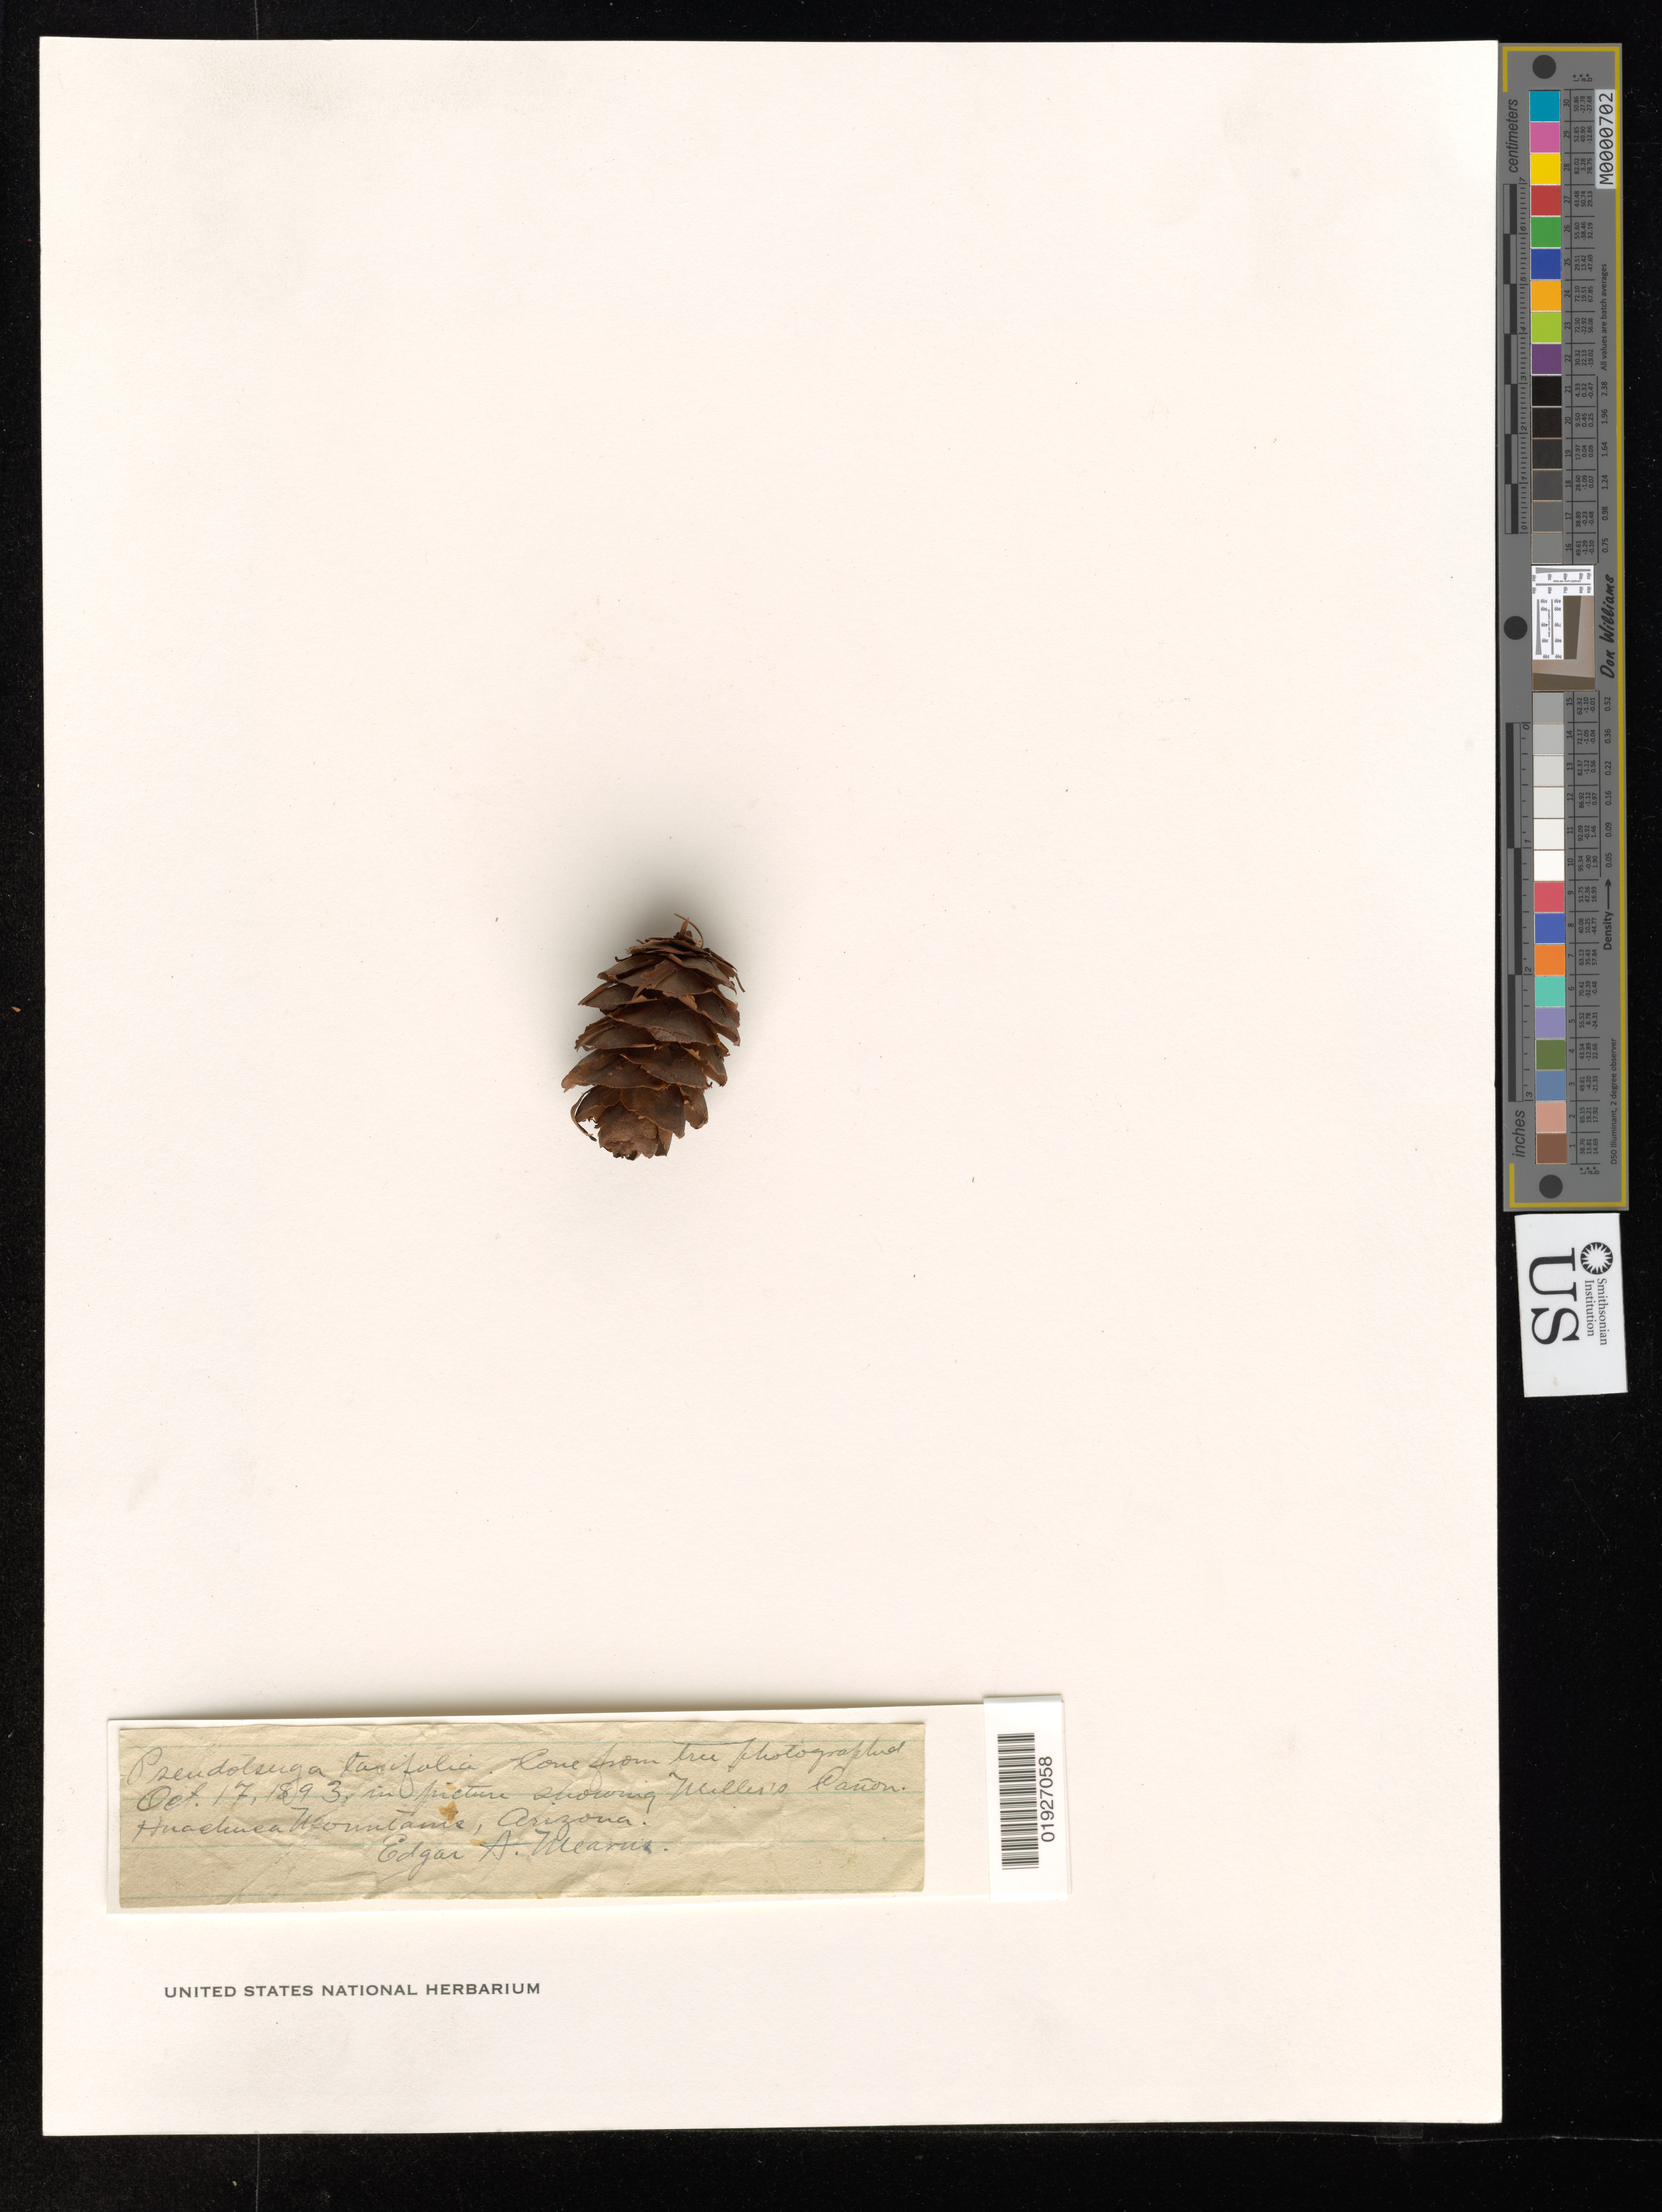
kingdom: Plantae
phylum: Tracheophyta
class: Pinopsida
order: Pinales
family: Pinaceae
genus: Pseudotsuga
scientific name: Pseudotsuga taxifolia var. glauca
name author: Sudw.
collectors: E. A. Mearns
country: United States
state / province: Arizona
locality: Huachuca Mts.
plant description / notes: "Cone from tree photographed Oct. 17, 1893 in picture showing Miller's Canon. Huachuca Mountains, Arizona."